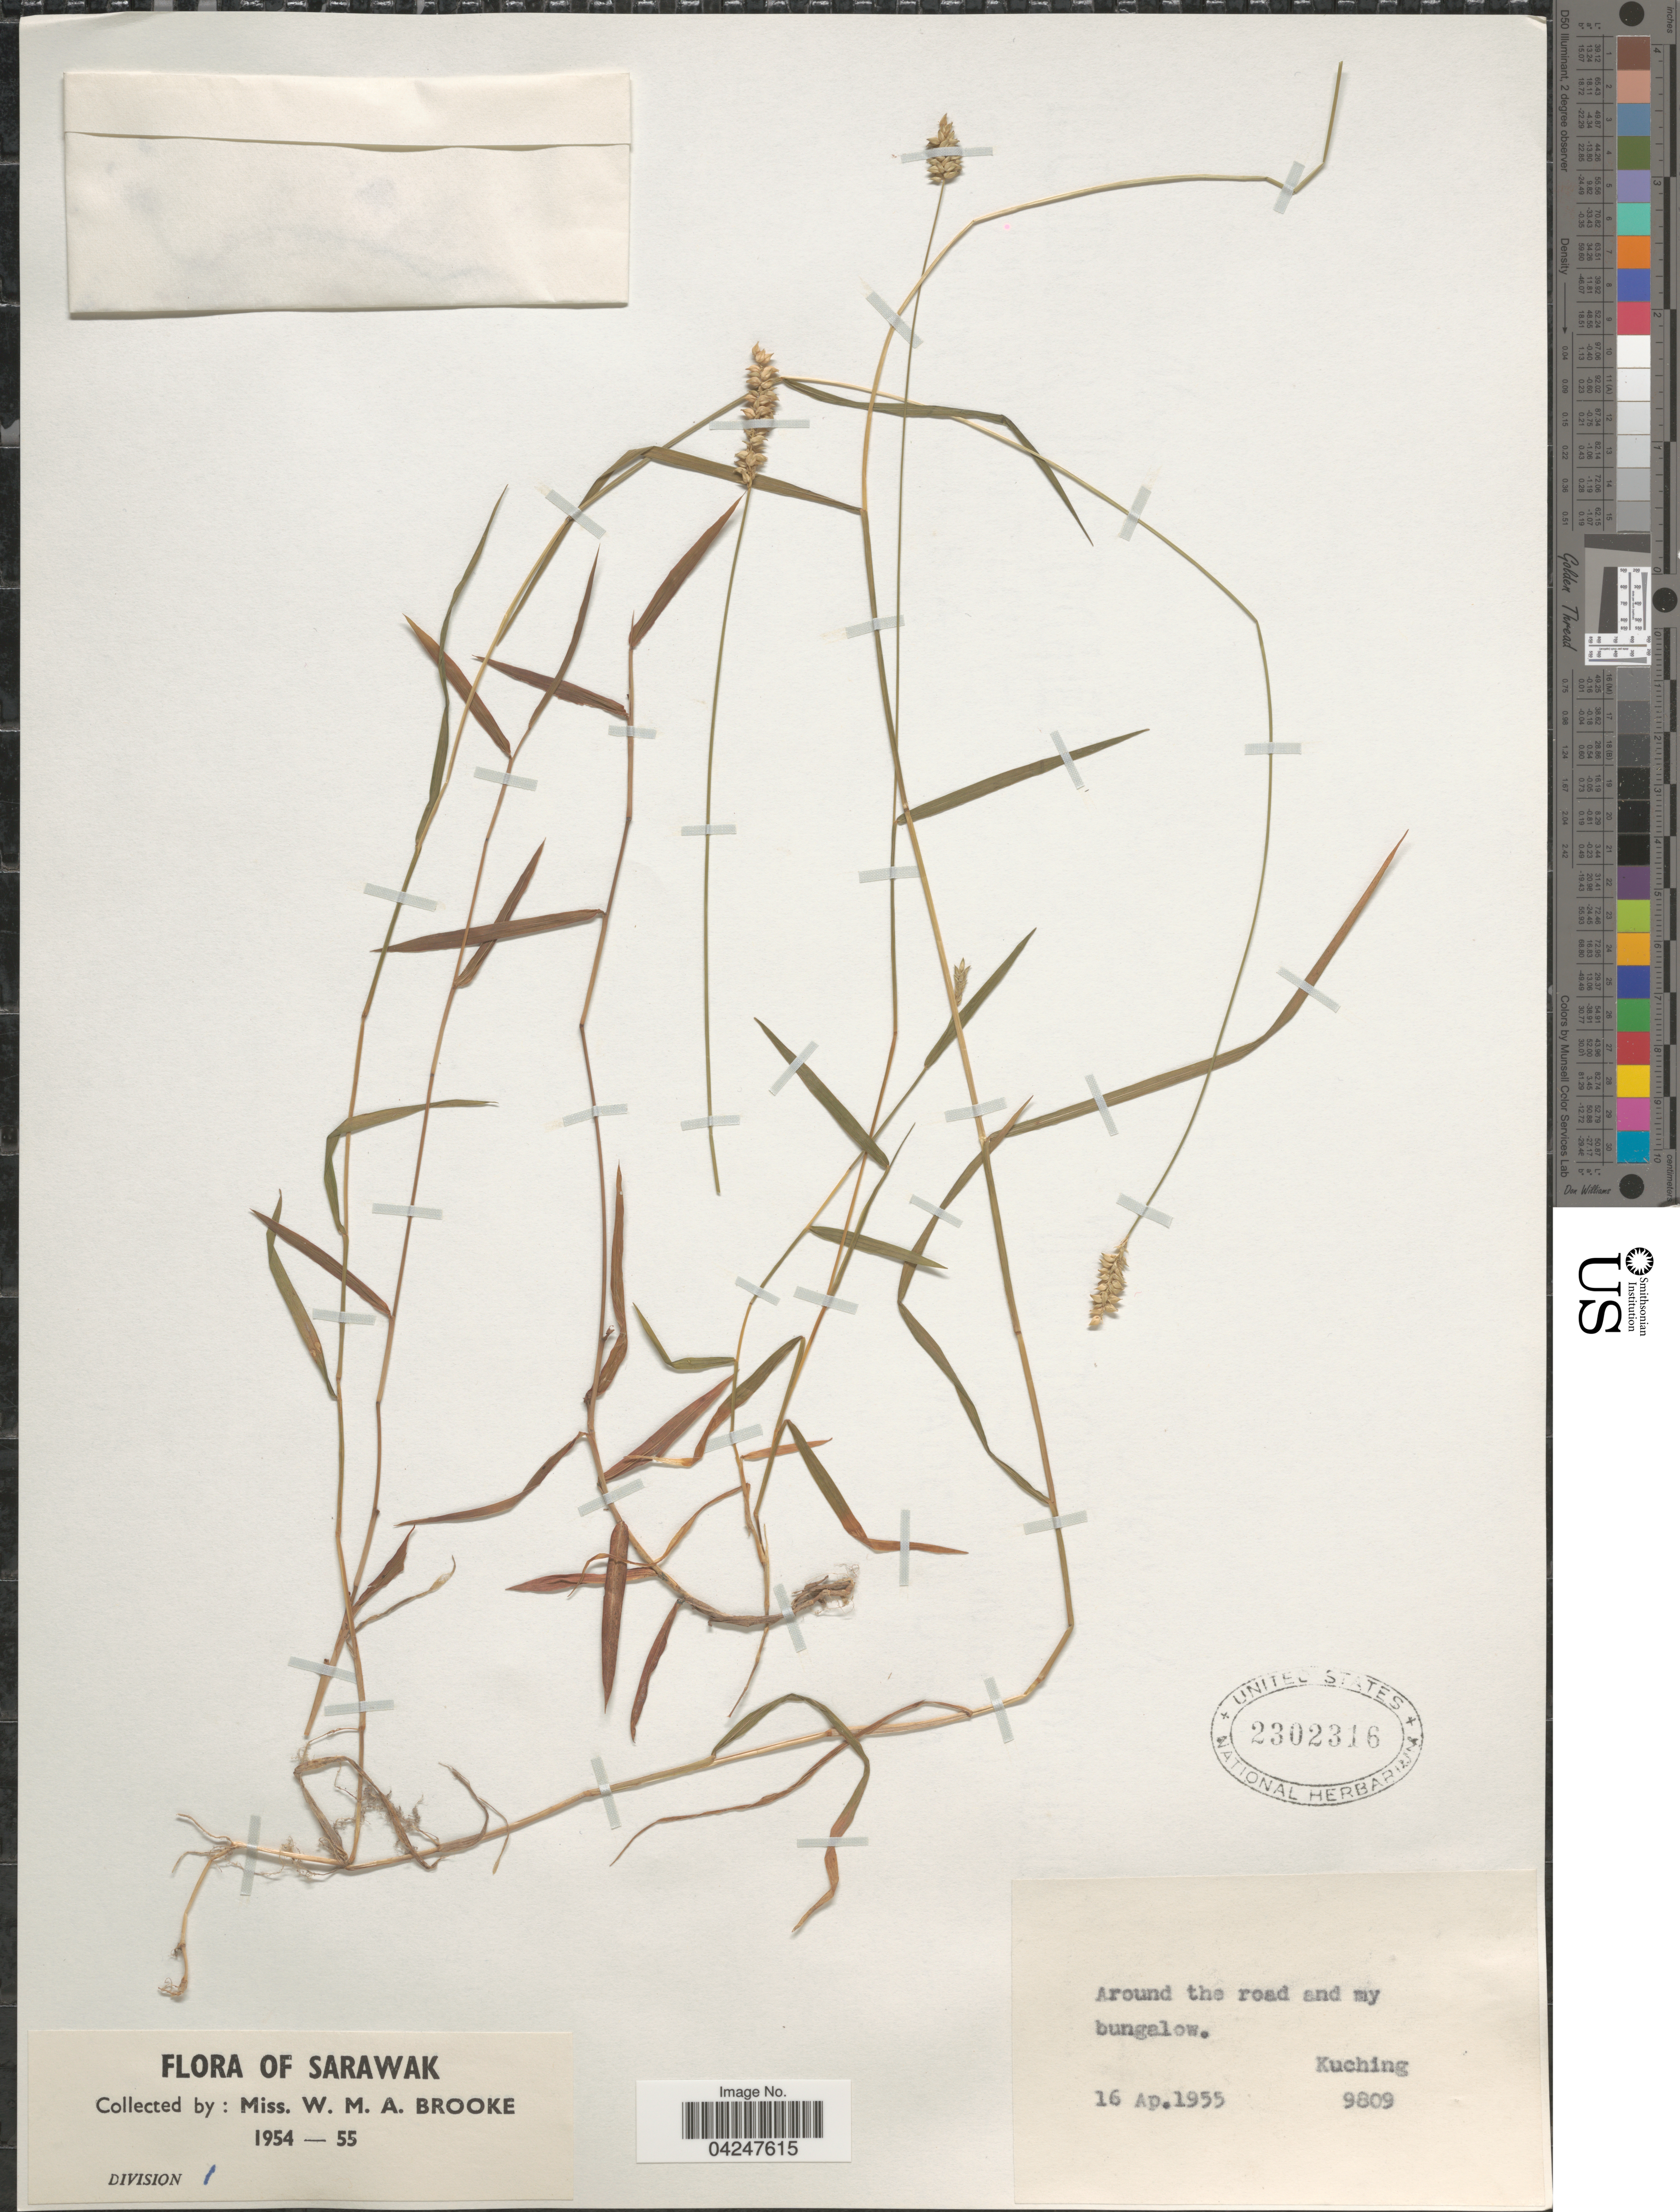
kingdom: Plantae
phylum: Tracheophyta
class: Liliopsida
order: Poales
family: Poaceae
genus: Sacciolepis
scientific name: Sacciolepis indica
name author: (L.) Chase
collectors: W. Brooke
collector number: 9809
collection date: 1955-04-16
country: Malaysia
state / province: Sarawak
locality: Around the road and my bungalow. Kuching. Division 1.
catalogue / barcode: US 2302316